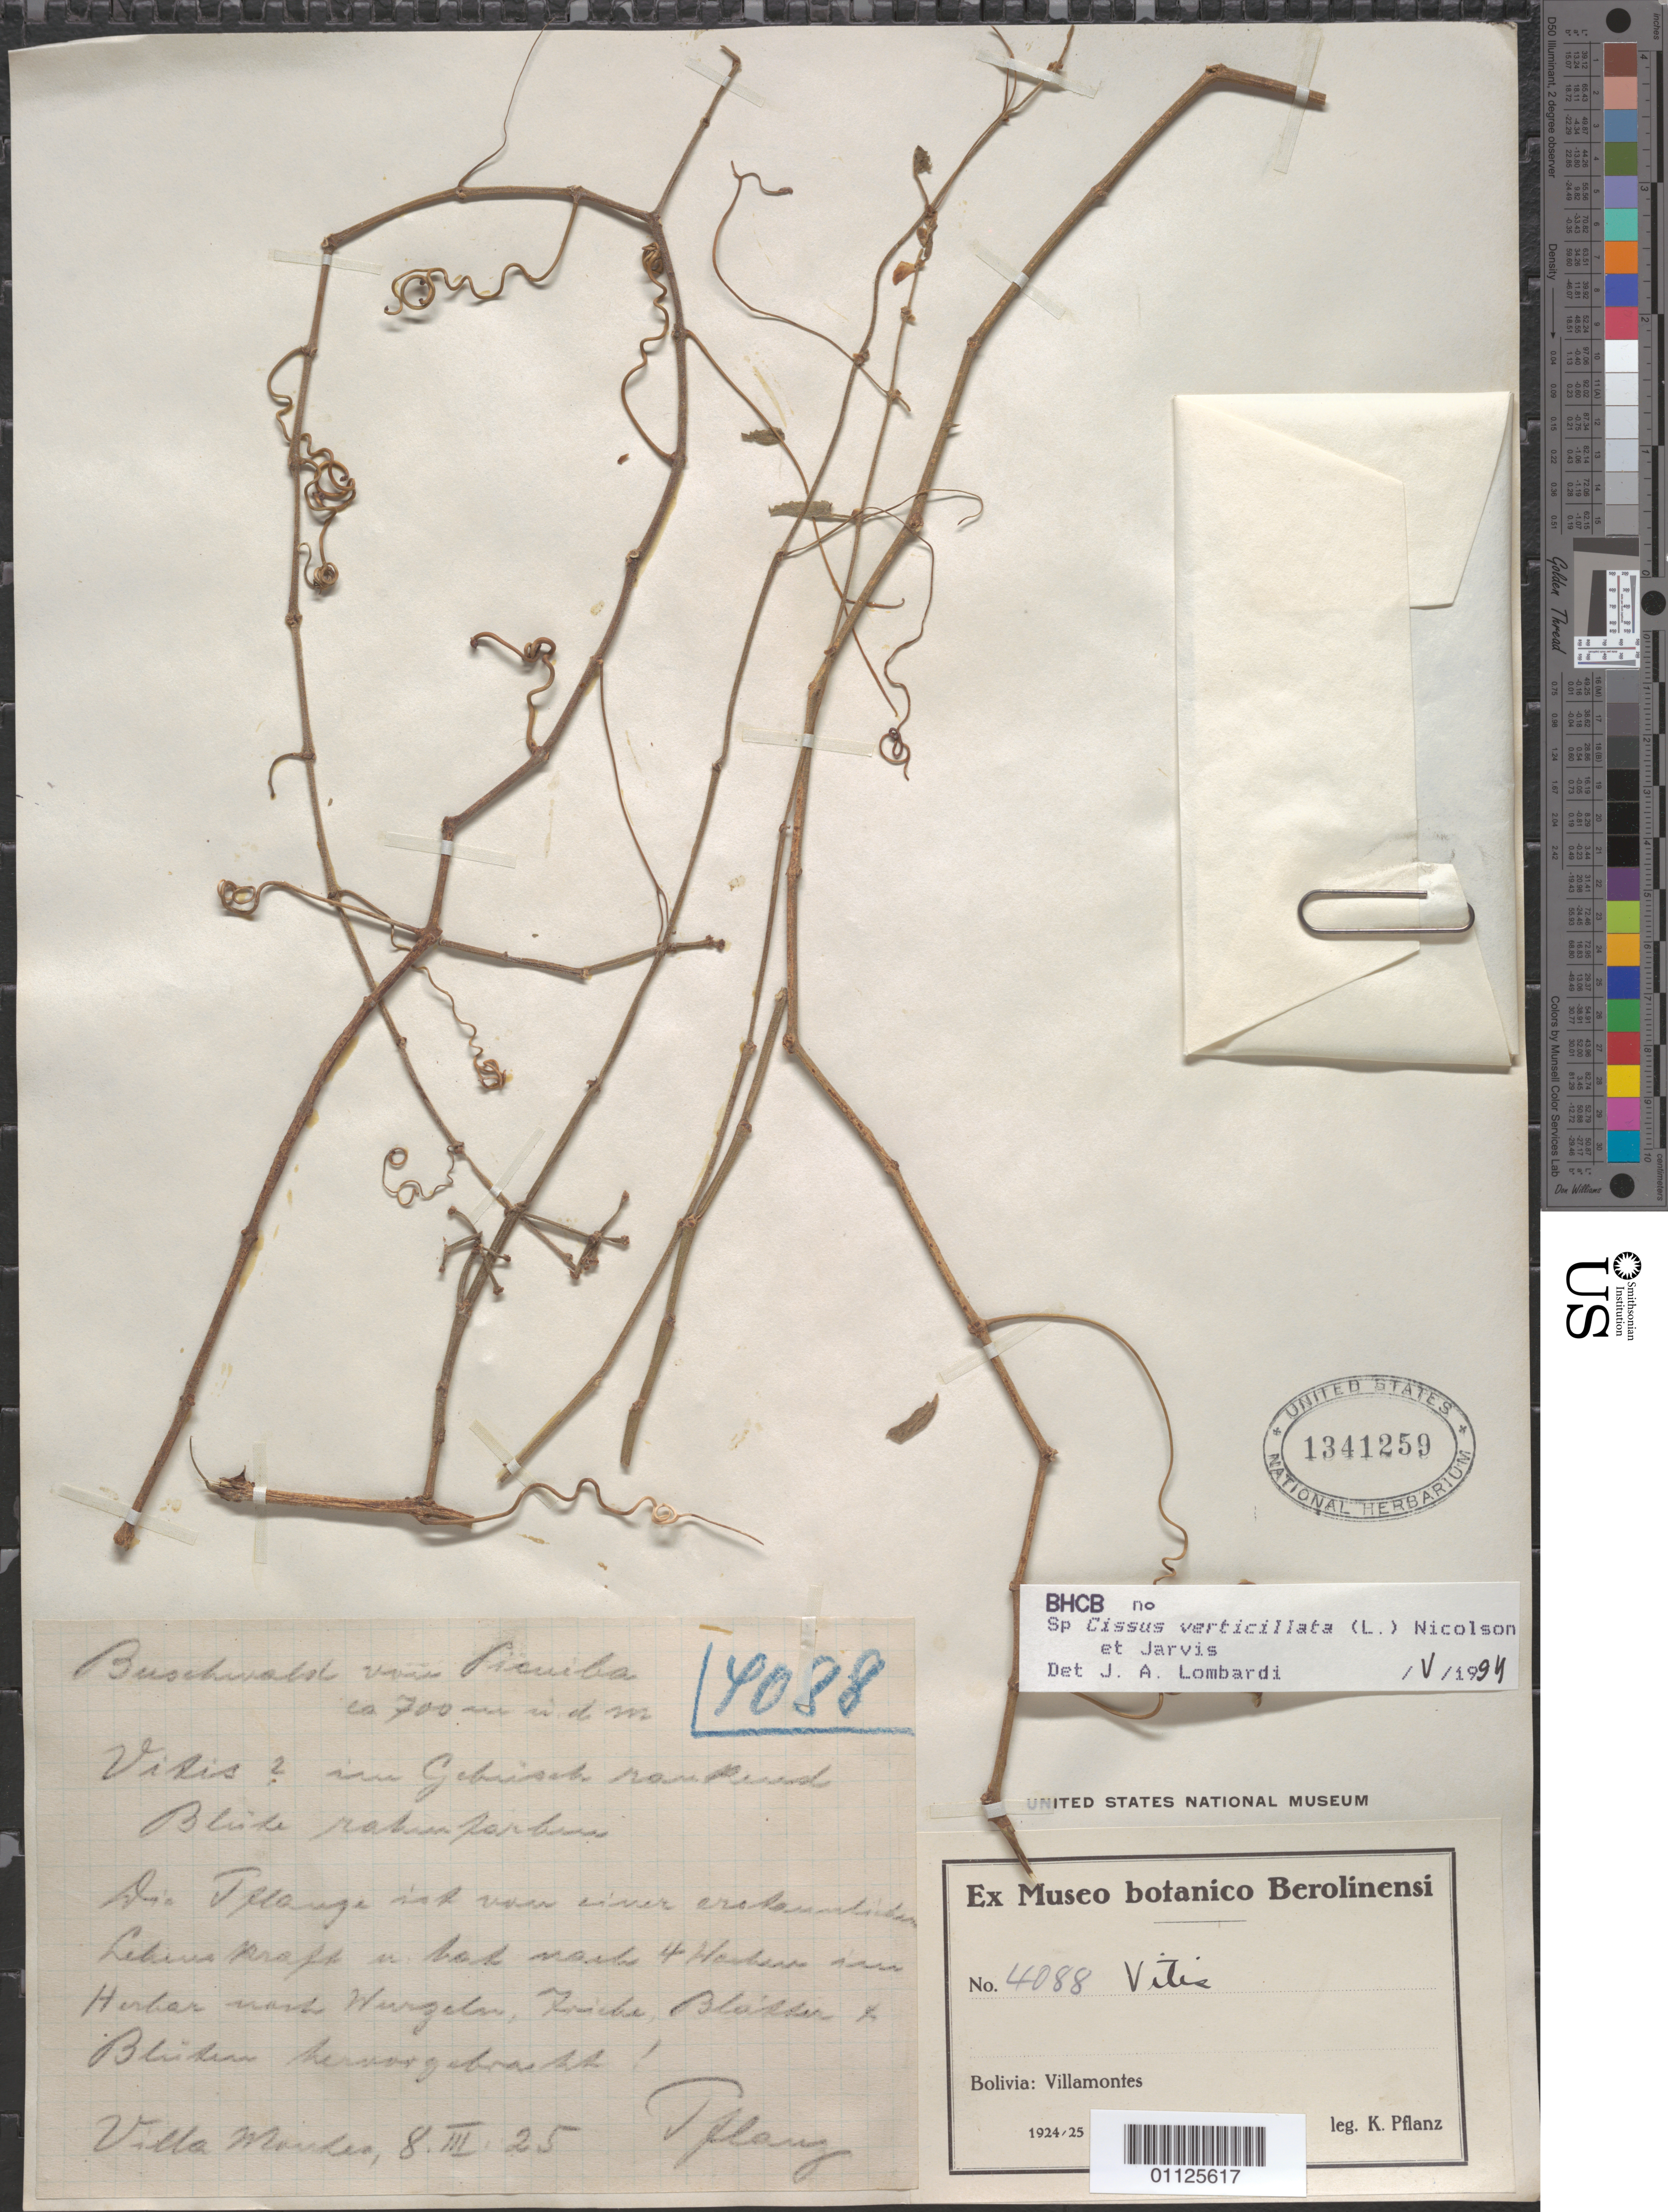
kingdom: Plantae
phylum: Tracheophyta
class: Magnoliopsida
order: Vitales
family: Vitaceae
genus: Cissus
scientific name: Cissus verticillata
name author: (L.) Nicolson & C.E. Jarvis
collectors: K. Pflanz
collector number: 4088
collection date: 1925-03-08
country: Bolivia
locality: Villamontes.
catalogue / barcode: US 1341259